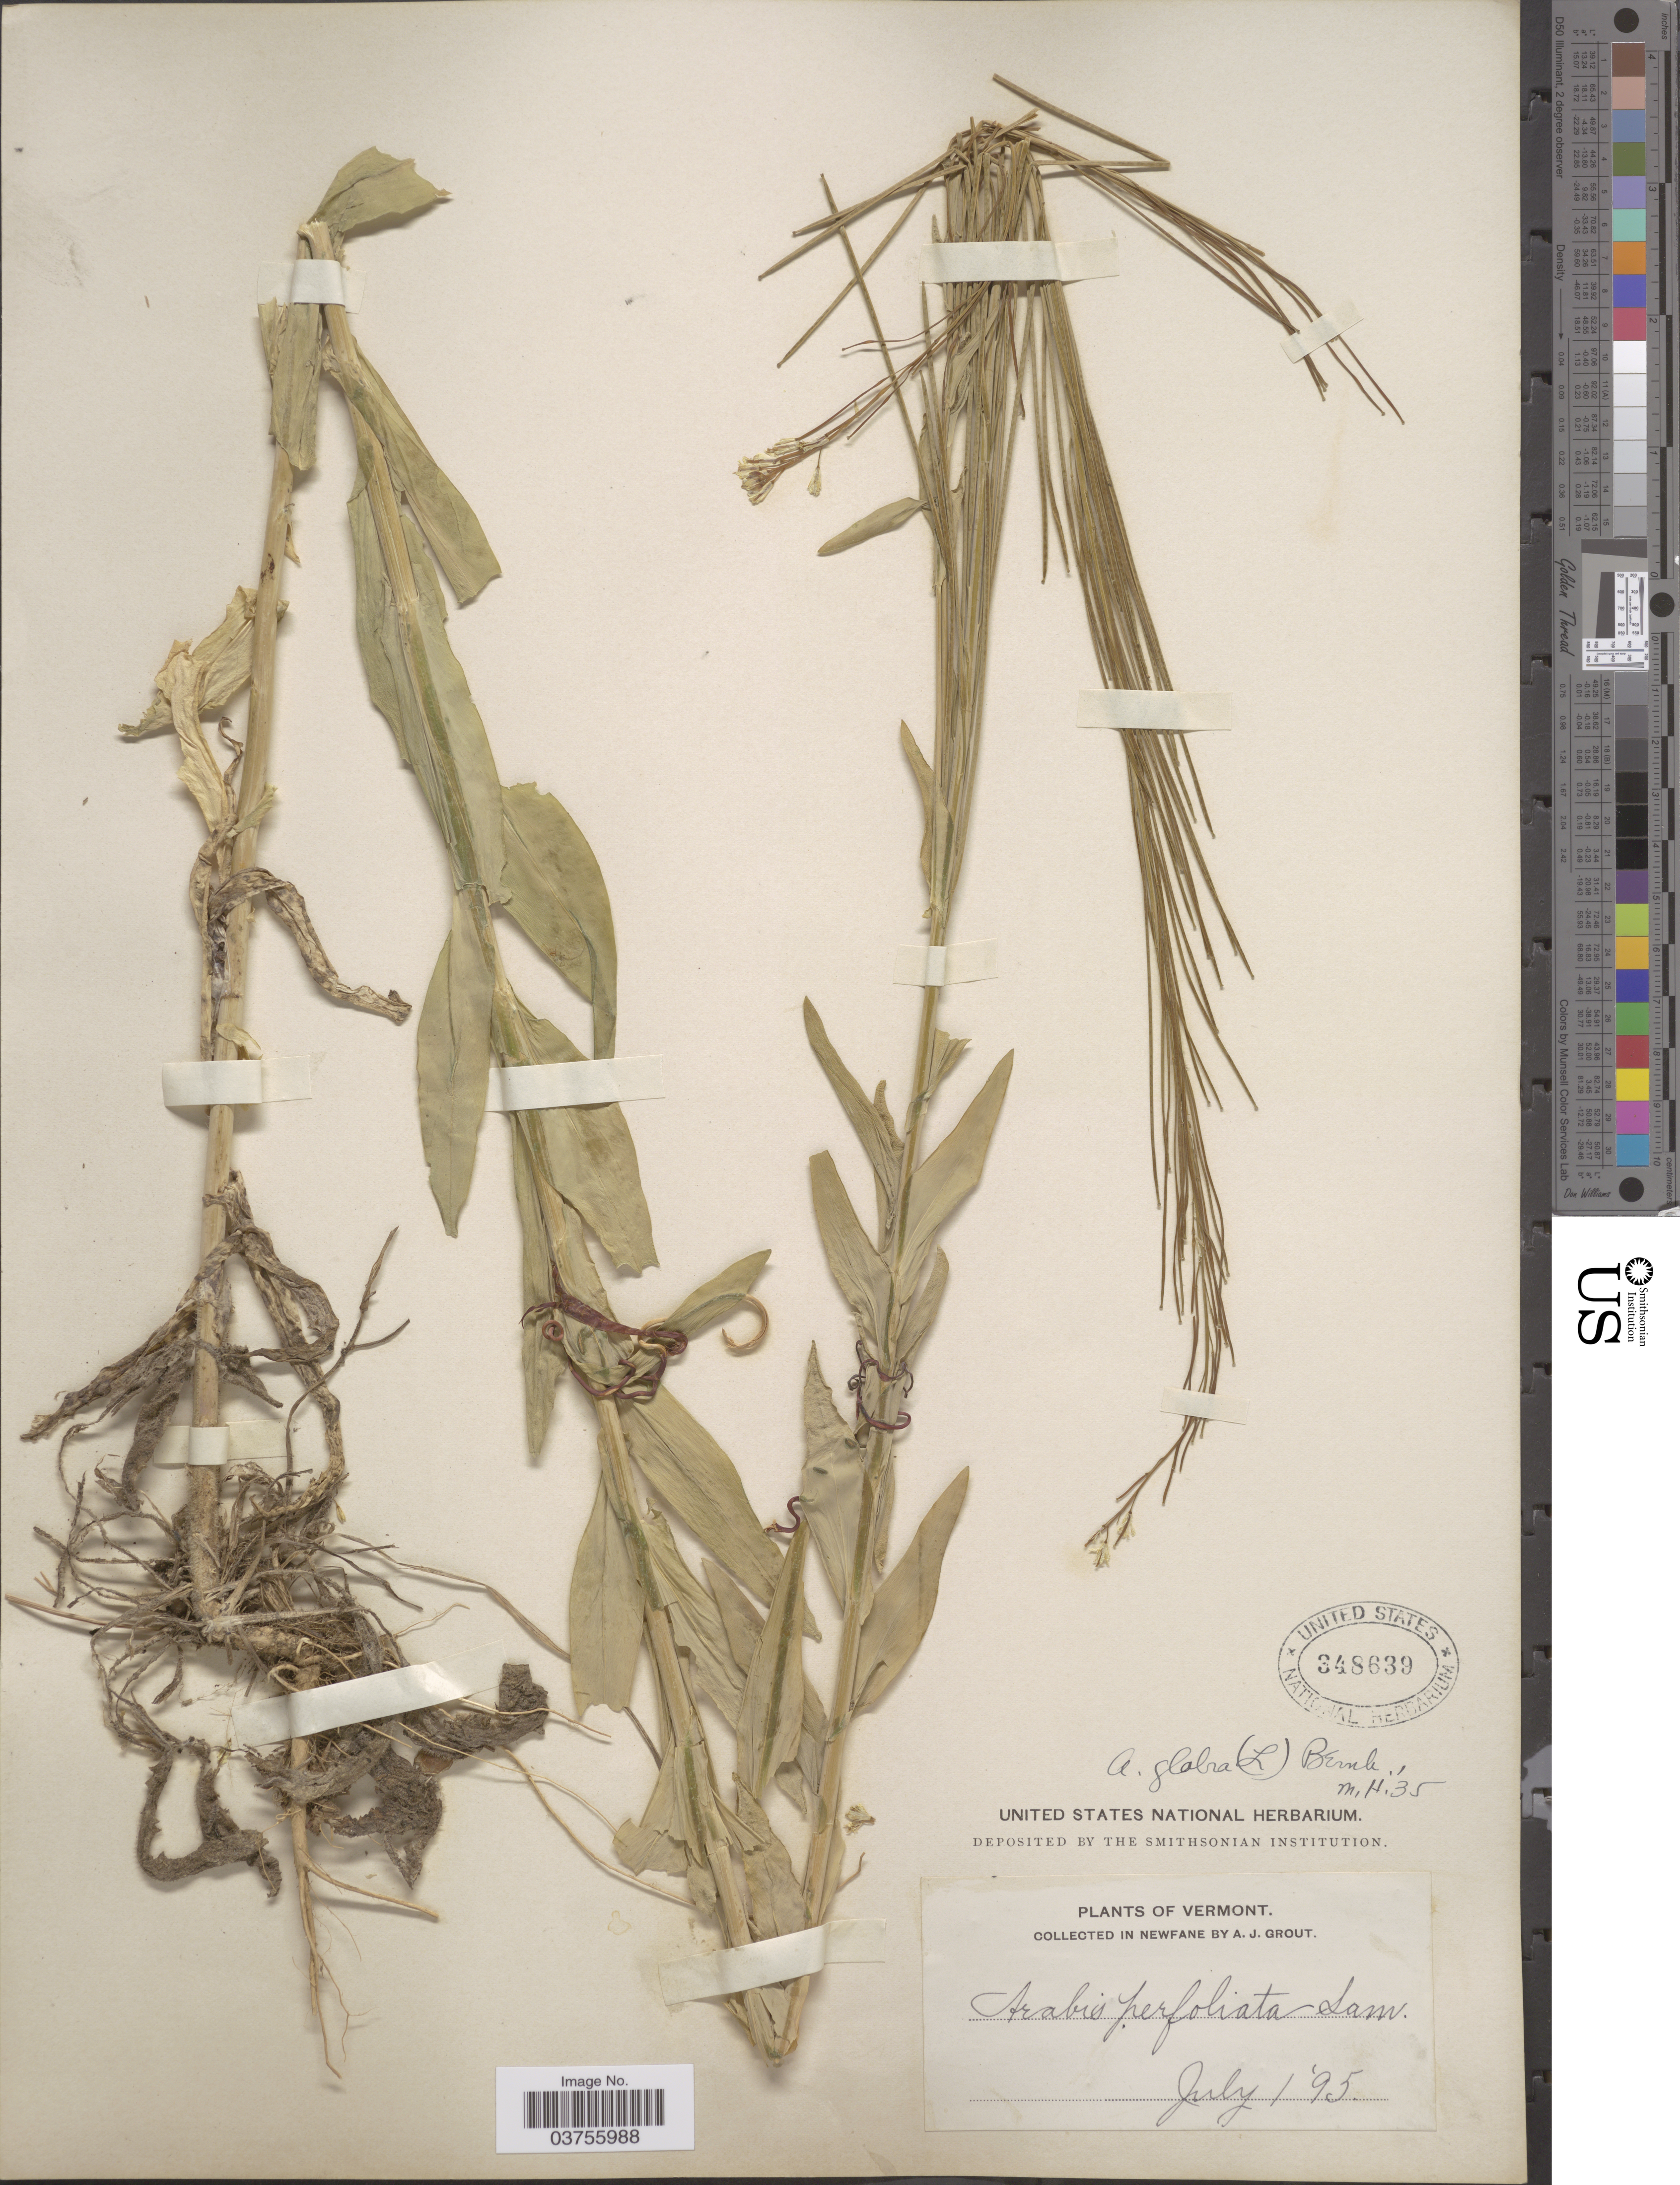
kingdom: Plantae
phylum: Tracheophyta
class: Magnoliopsida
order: Brassicales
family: Brassicaceae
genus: Turritis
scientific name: Turritis glabra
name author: L.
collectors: A. J. Grout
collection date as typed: Transcribed d/m/y: 1/7/95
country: United States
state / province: Vermont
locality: In Newfane.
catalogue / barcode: US 348639